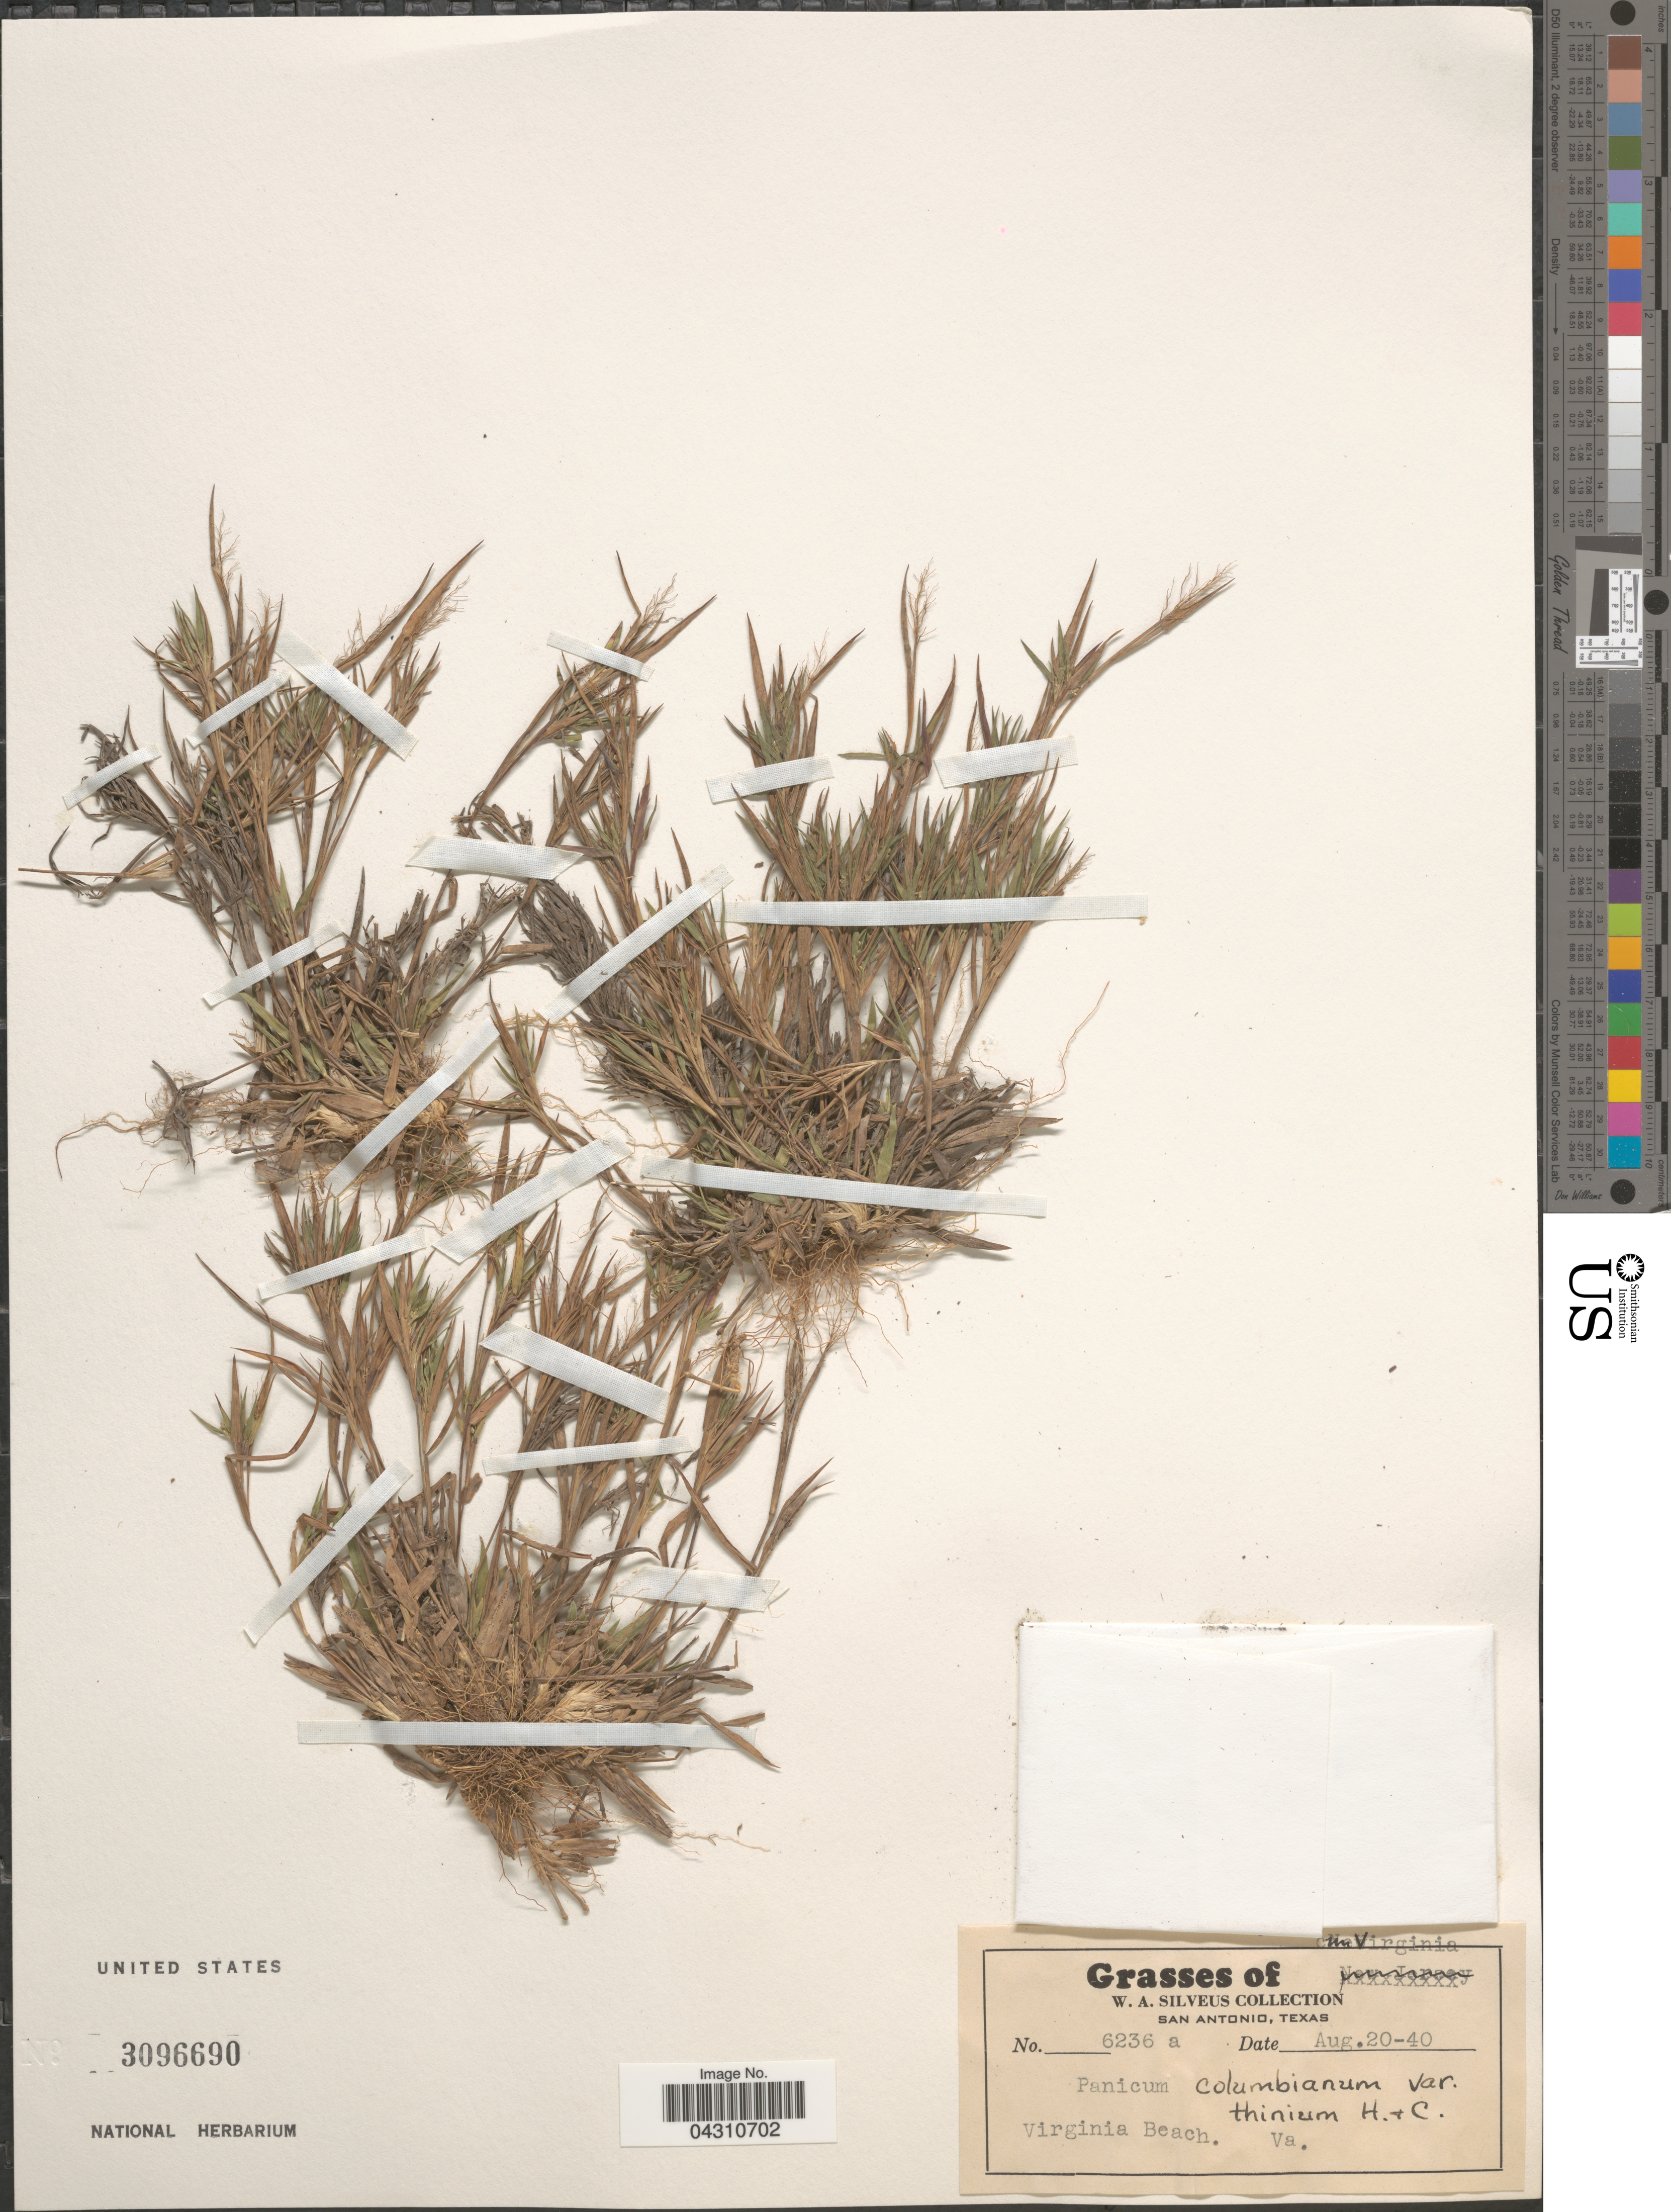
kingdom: Plantae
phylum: Tracheophyta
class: Liliopsida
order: Poales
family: Poaceae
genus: Dichanthelium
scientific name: Dichanthelium portoricense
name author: (Desv. ex Ham.) B.F. Hansen & Wunderlin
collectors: W. Silveus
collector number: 6236a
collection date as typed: Transcribed d/m/y: 20/8/40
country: United States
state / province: Virginia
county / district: City of Virginia Beach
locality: Virginia Beach.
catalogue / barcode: US 3096690